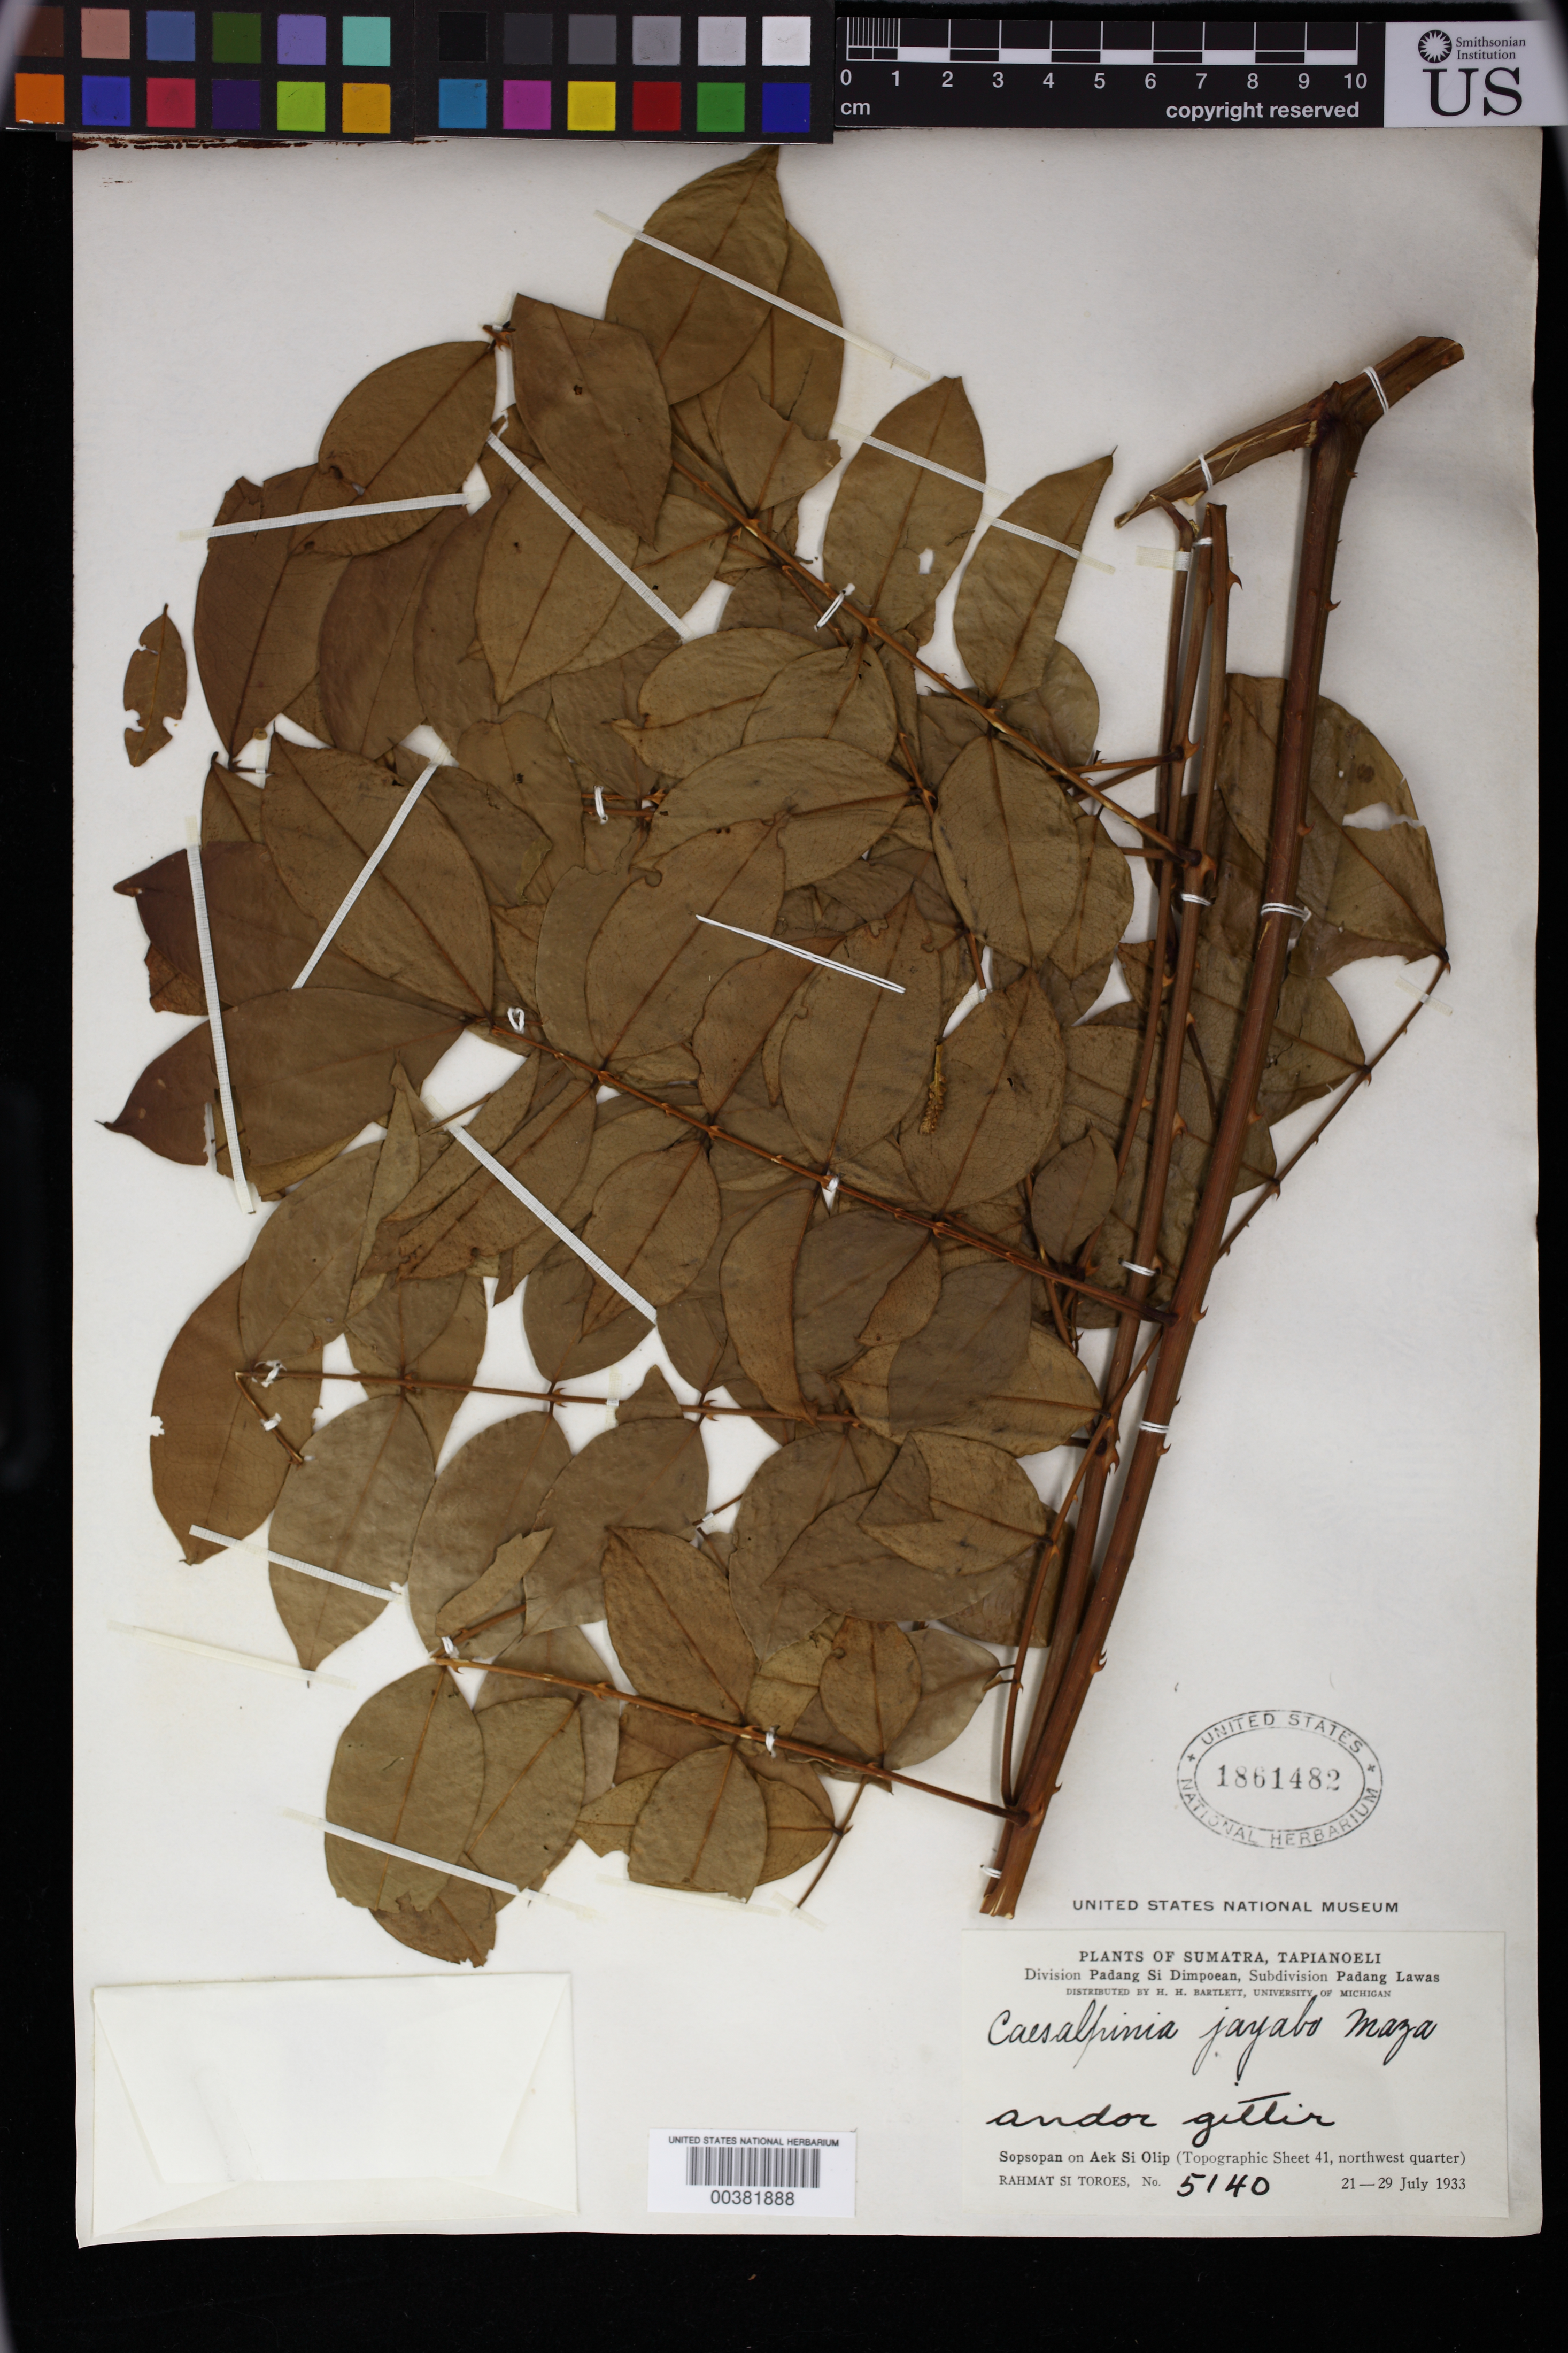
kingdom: Plantae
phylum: Tracheophyta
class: Magnoliopsida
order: Fabales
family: Fabaceae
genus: Guilandina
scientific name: Guilandina major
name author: (Medik.) Small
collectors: Rahmat Si Boeea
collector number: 5140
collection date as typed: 21 Jul 1933 to 29 Jul 1933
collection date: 1933-07-21/1933-07-29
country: Indonesia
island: Sumatra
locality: Tapianoeli; sopsopan on aek si olip; padang si dimpoean div.; padang lawas subdiv.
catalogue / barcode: US 1861482